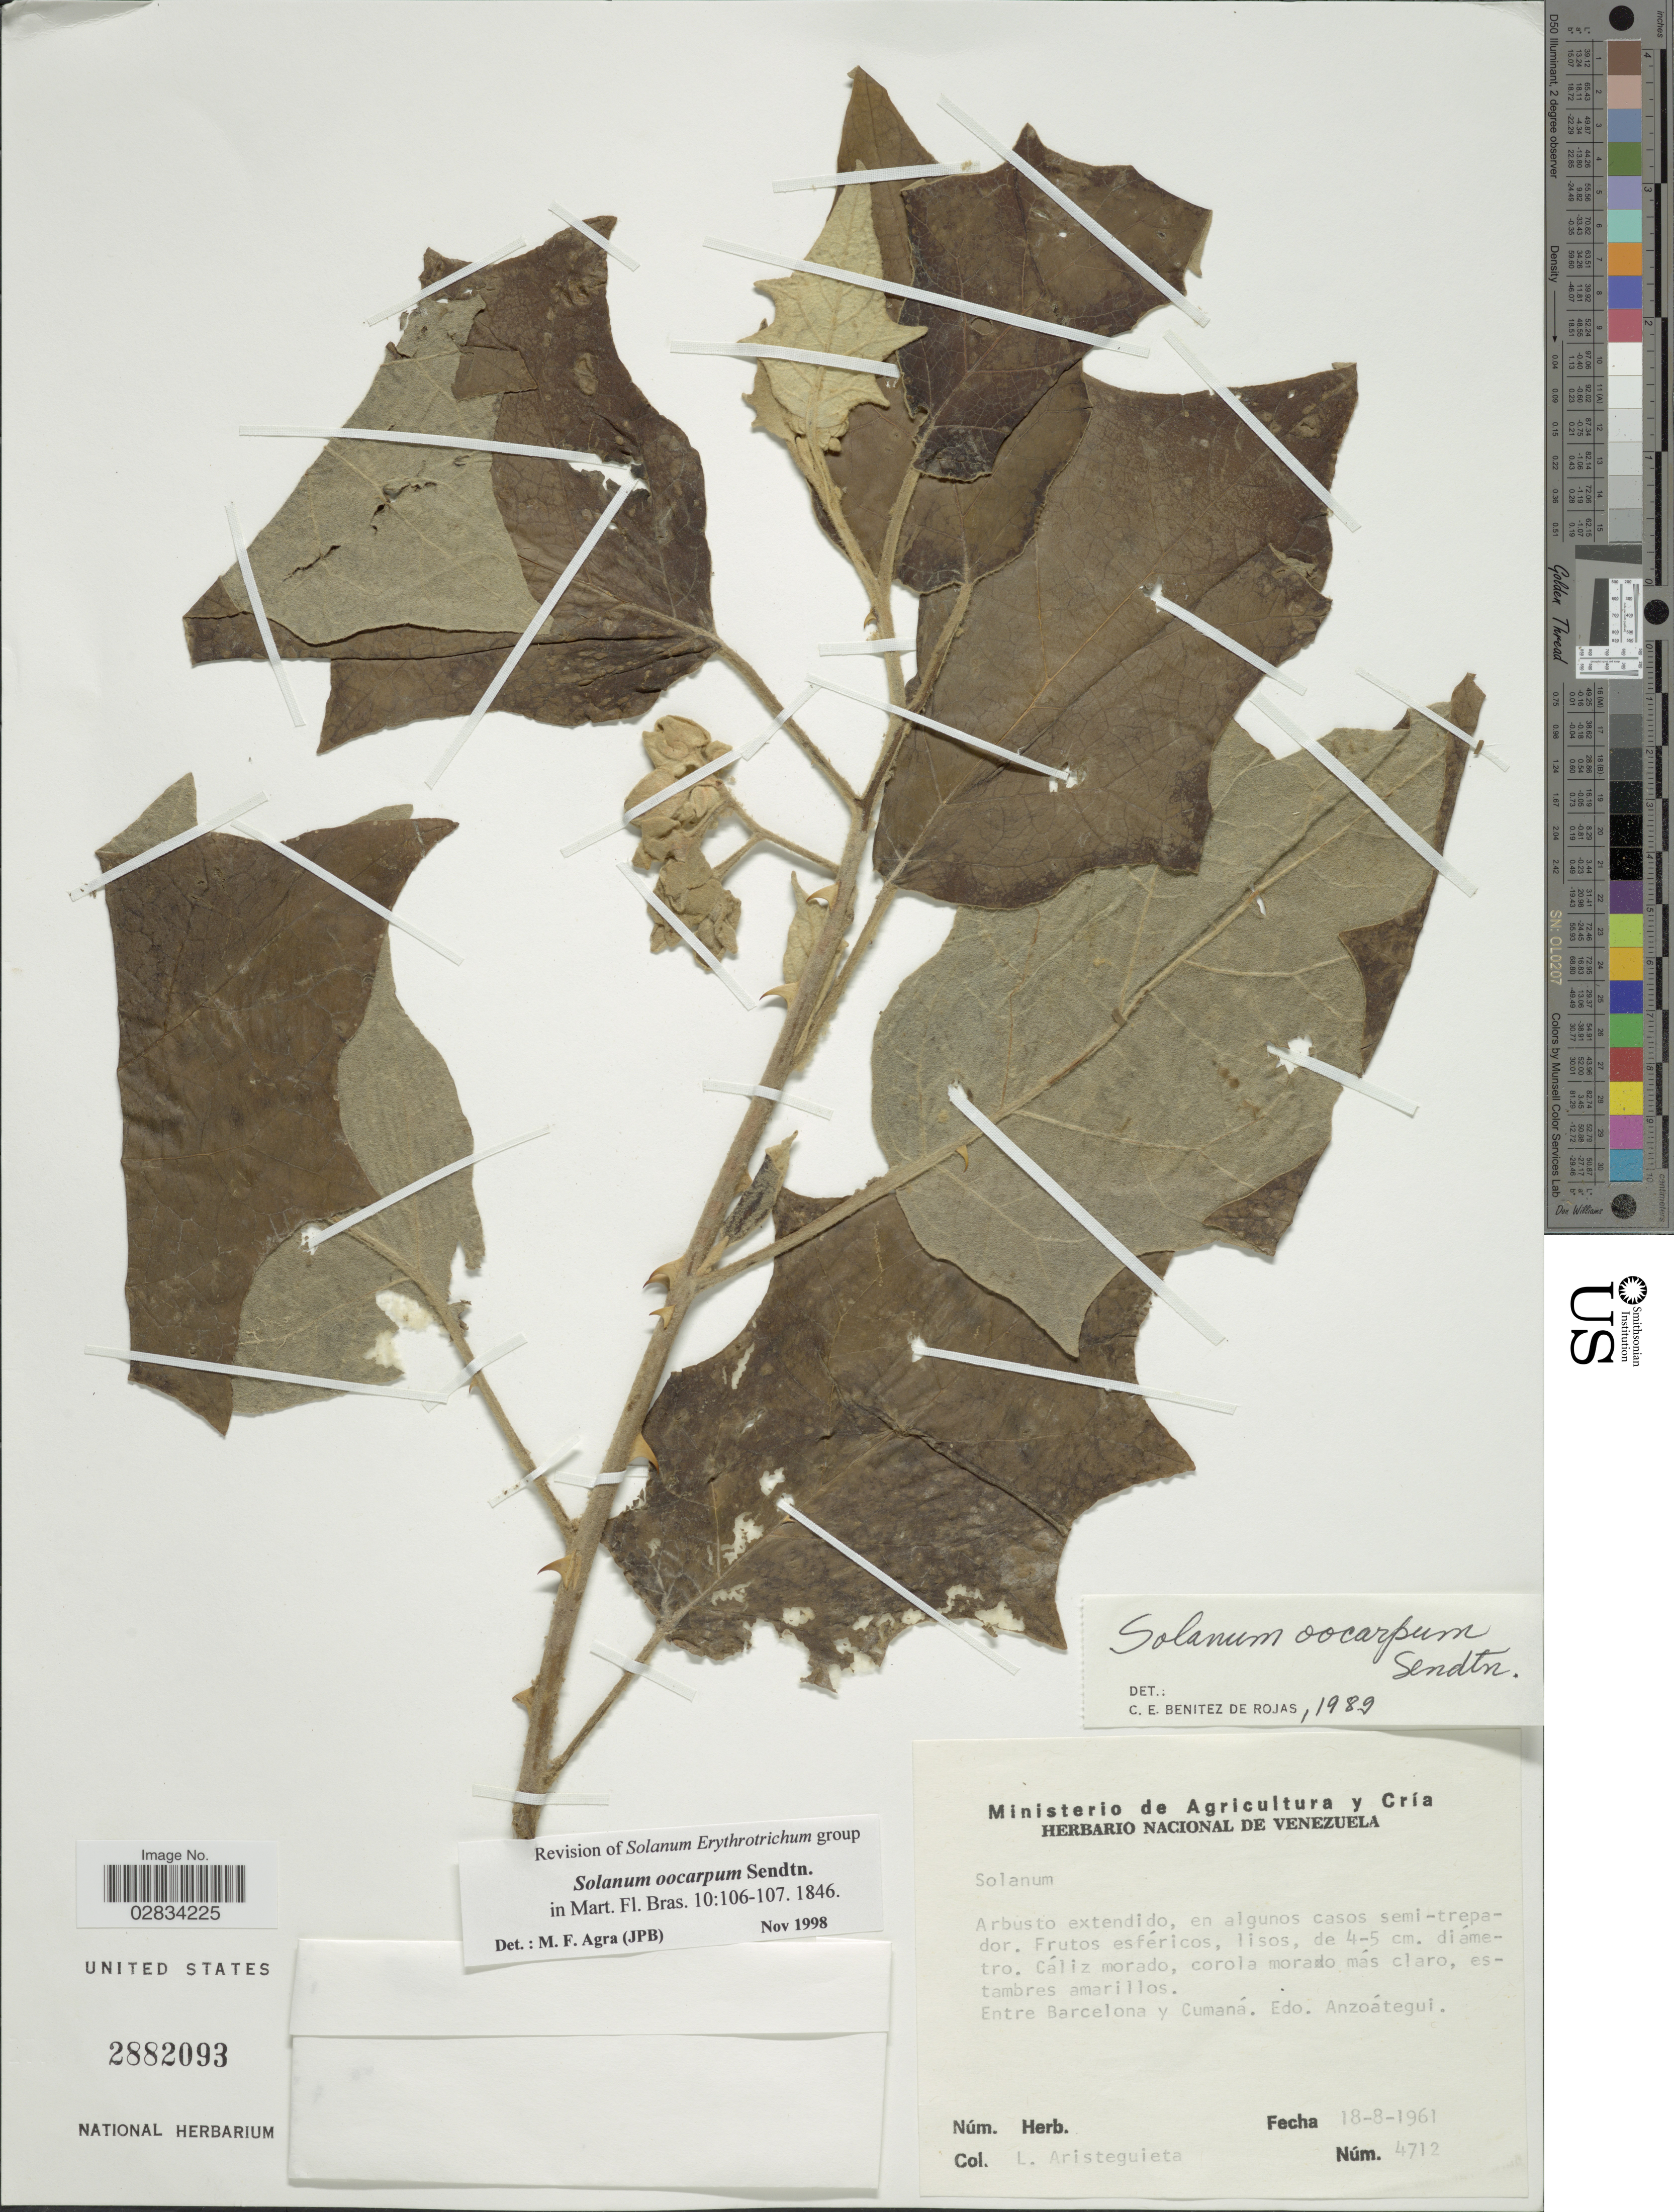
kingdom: Plantae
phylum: Tracheophyta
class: Magnoliopsida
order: Solanales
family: Solanaceae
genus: Solanum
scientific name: Solanum oocarpum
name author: Sendtn.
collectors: L. Aristeguieta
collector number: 4712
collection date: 1961-08-18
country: Venezuela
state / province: Anzoategui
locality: Entre Barcelona y Cumaná.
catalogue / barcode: US 2882093